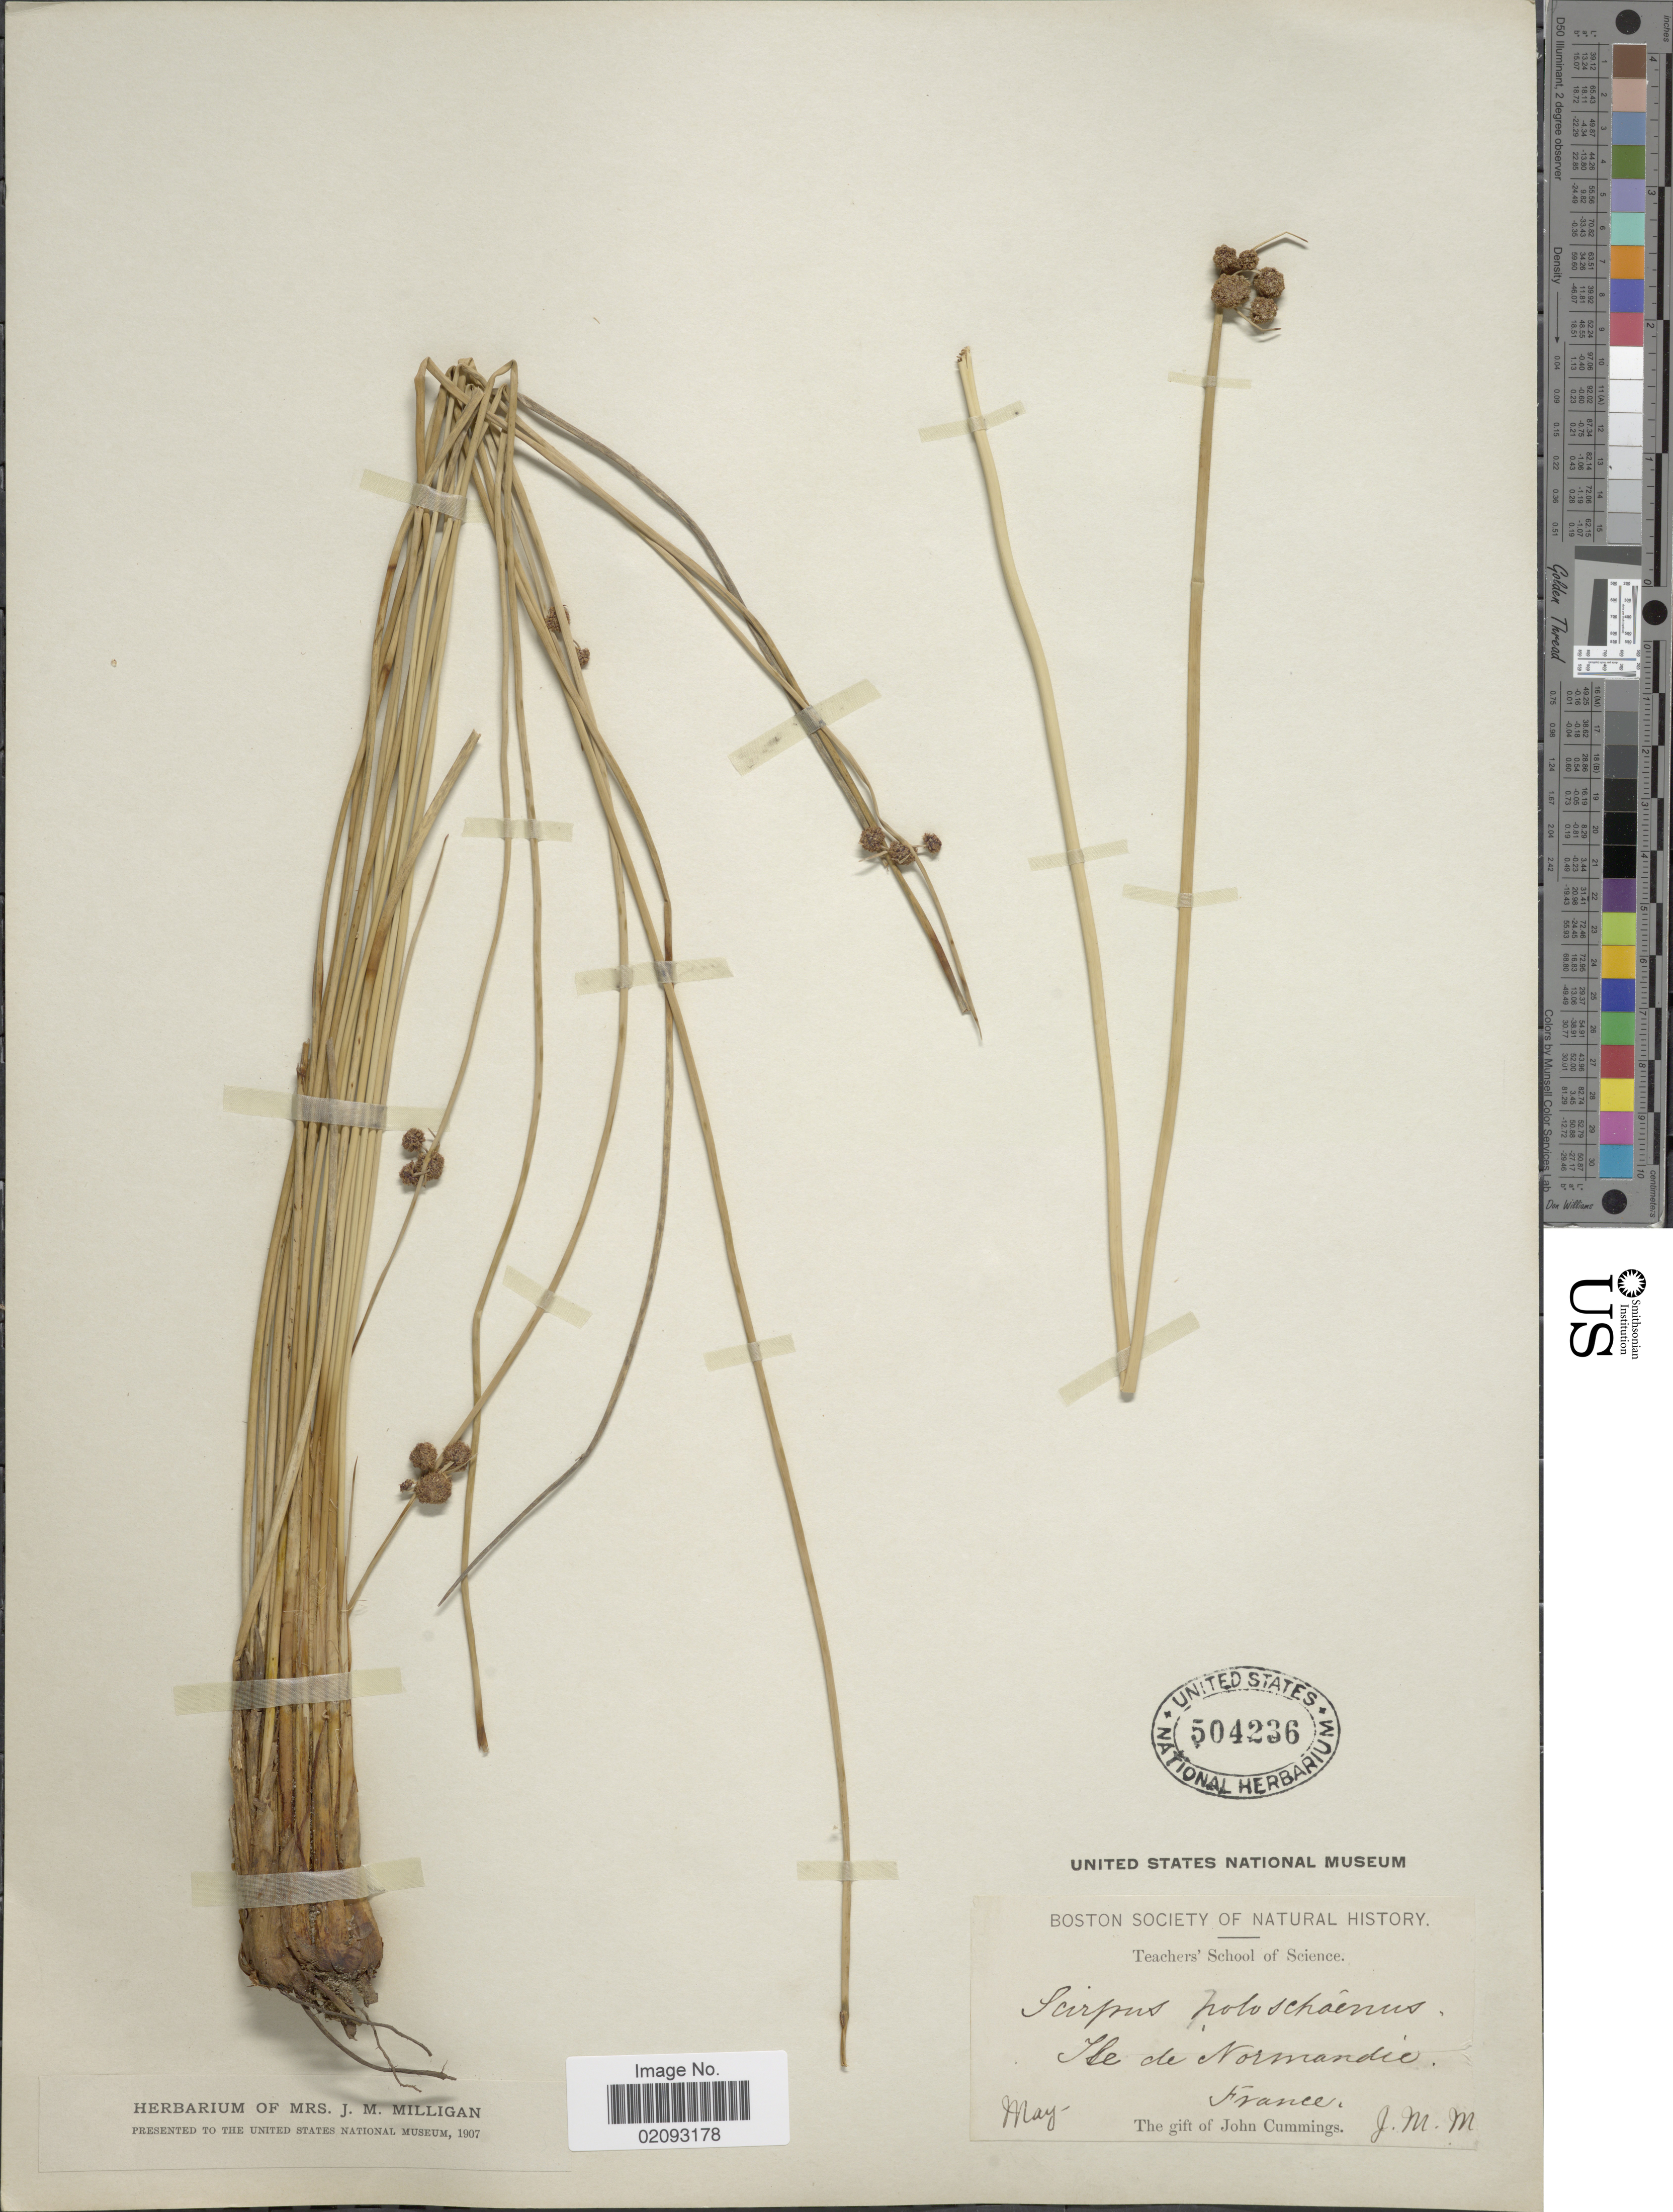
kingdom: Plantae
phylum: Tracheophyta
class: Liliopsida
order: Poales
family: Cyperaceae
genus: Scirpoides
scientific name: Scirpoides holoschoenus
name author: (L.) Soják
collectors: J. M. M.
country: France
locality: Ile de Normandie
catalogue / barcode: US 504236